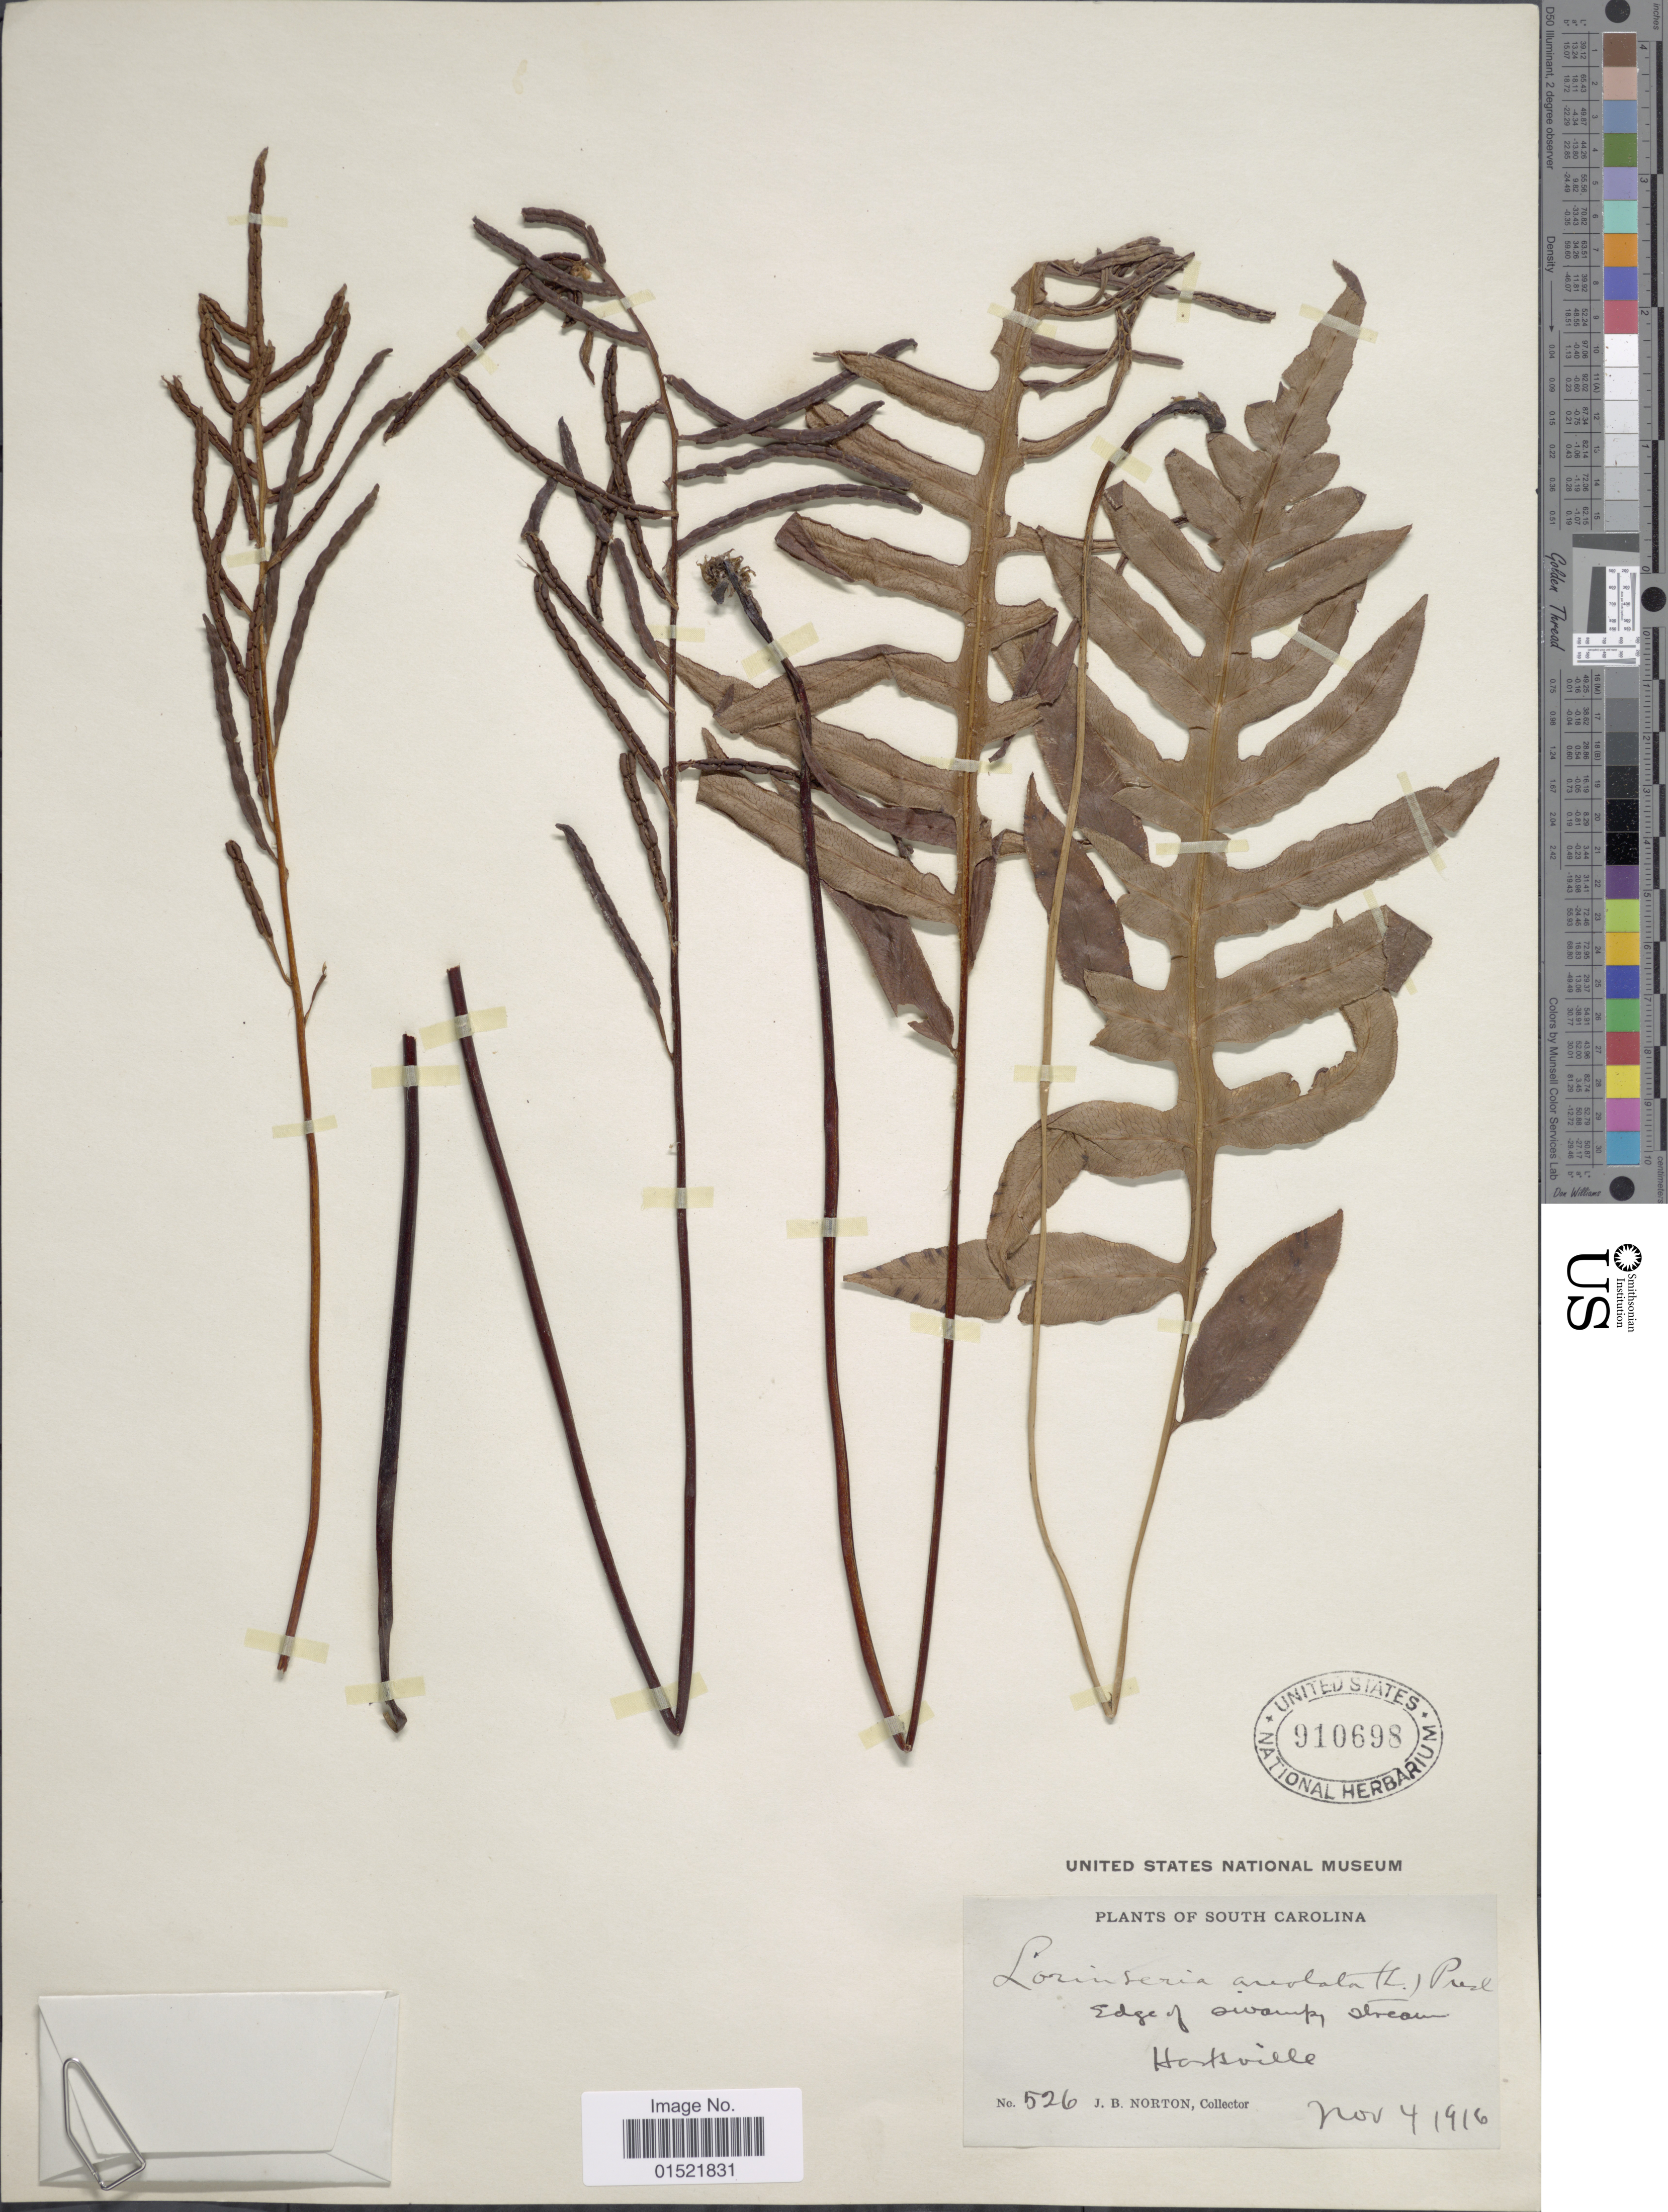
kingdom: Plantae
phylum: Tracheophyta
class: Polypodiopsida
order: Polypodiales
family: Blechnaceae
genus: Woodwardia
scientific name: Woodwardia areolata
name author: (L.) T. Moore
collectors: J. B. Norton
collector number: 526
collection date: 1916-11-04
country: United States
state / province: South Carolina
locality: Edge of swampy stream Hartsville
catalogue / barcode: US 910698